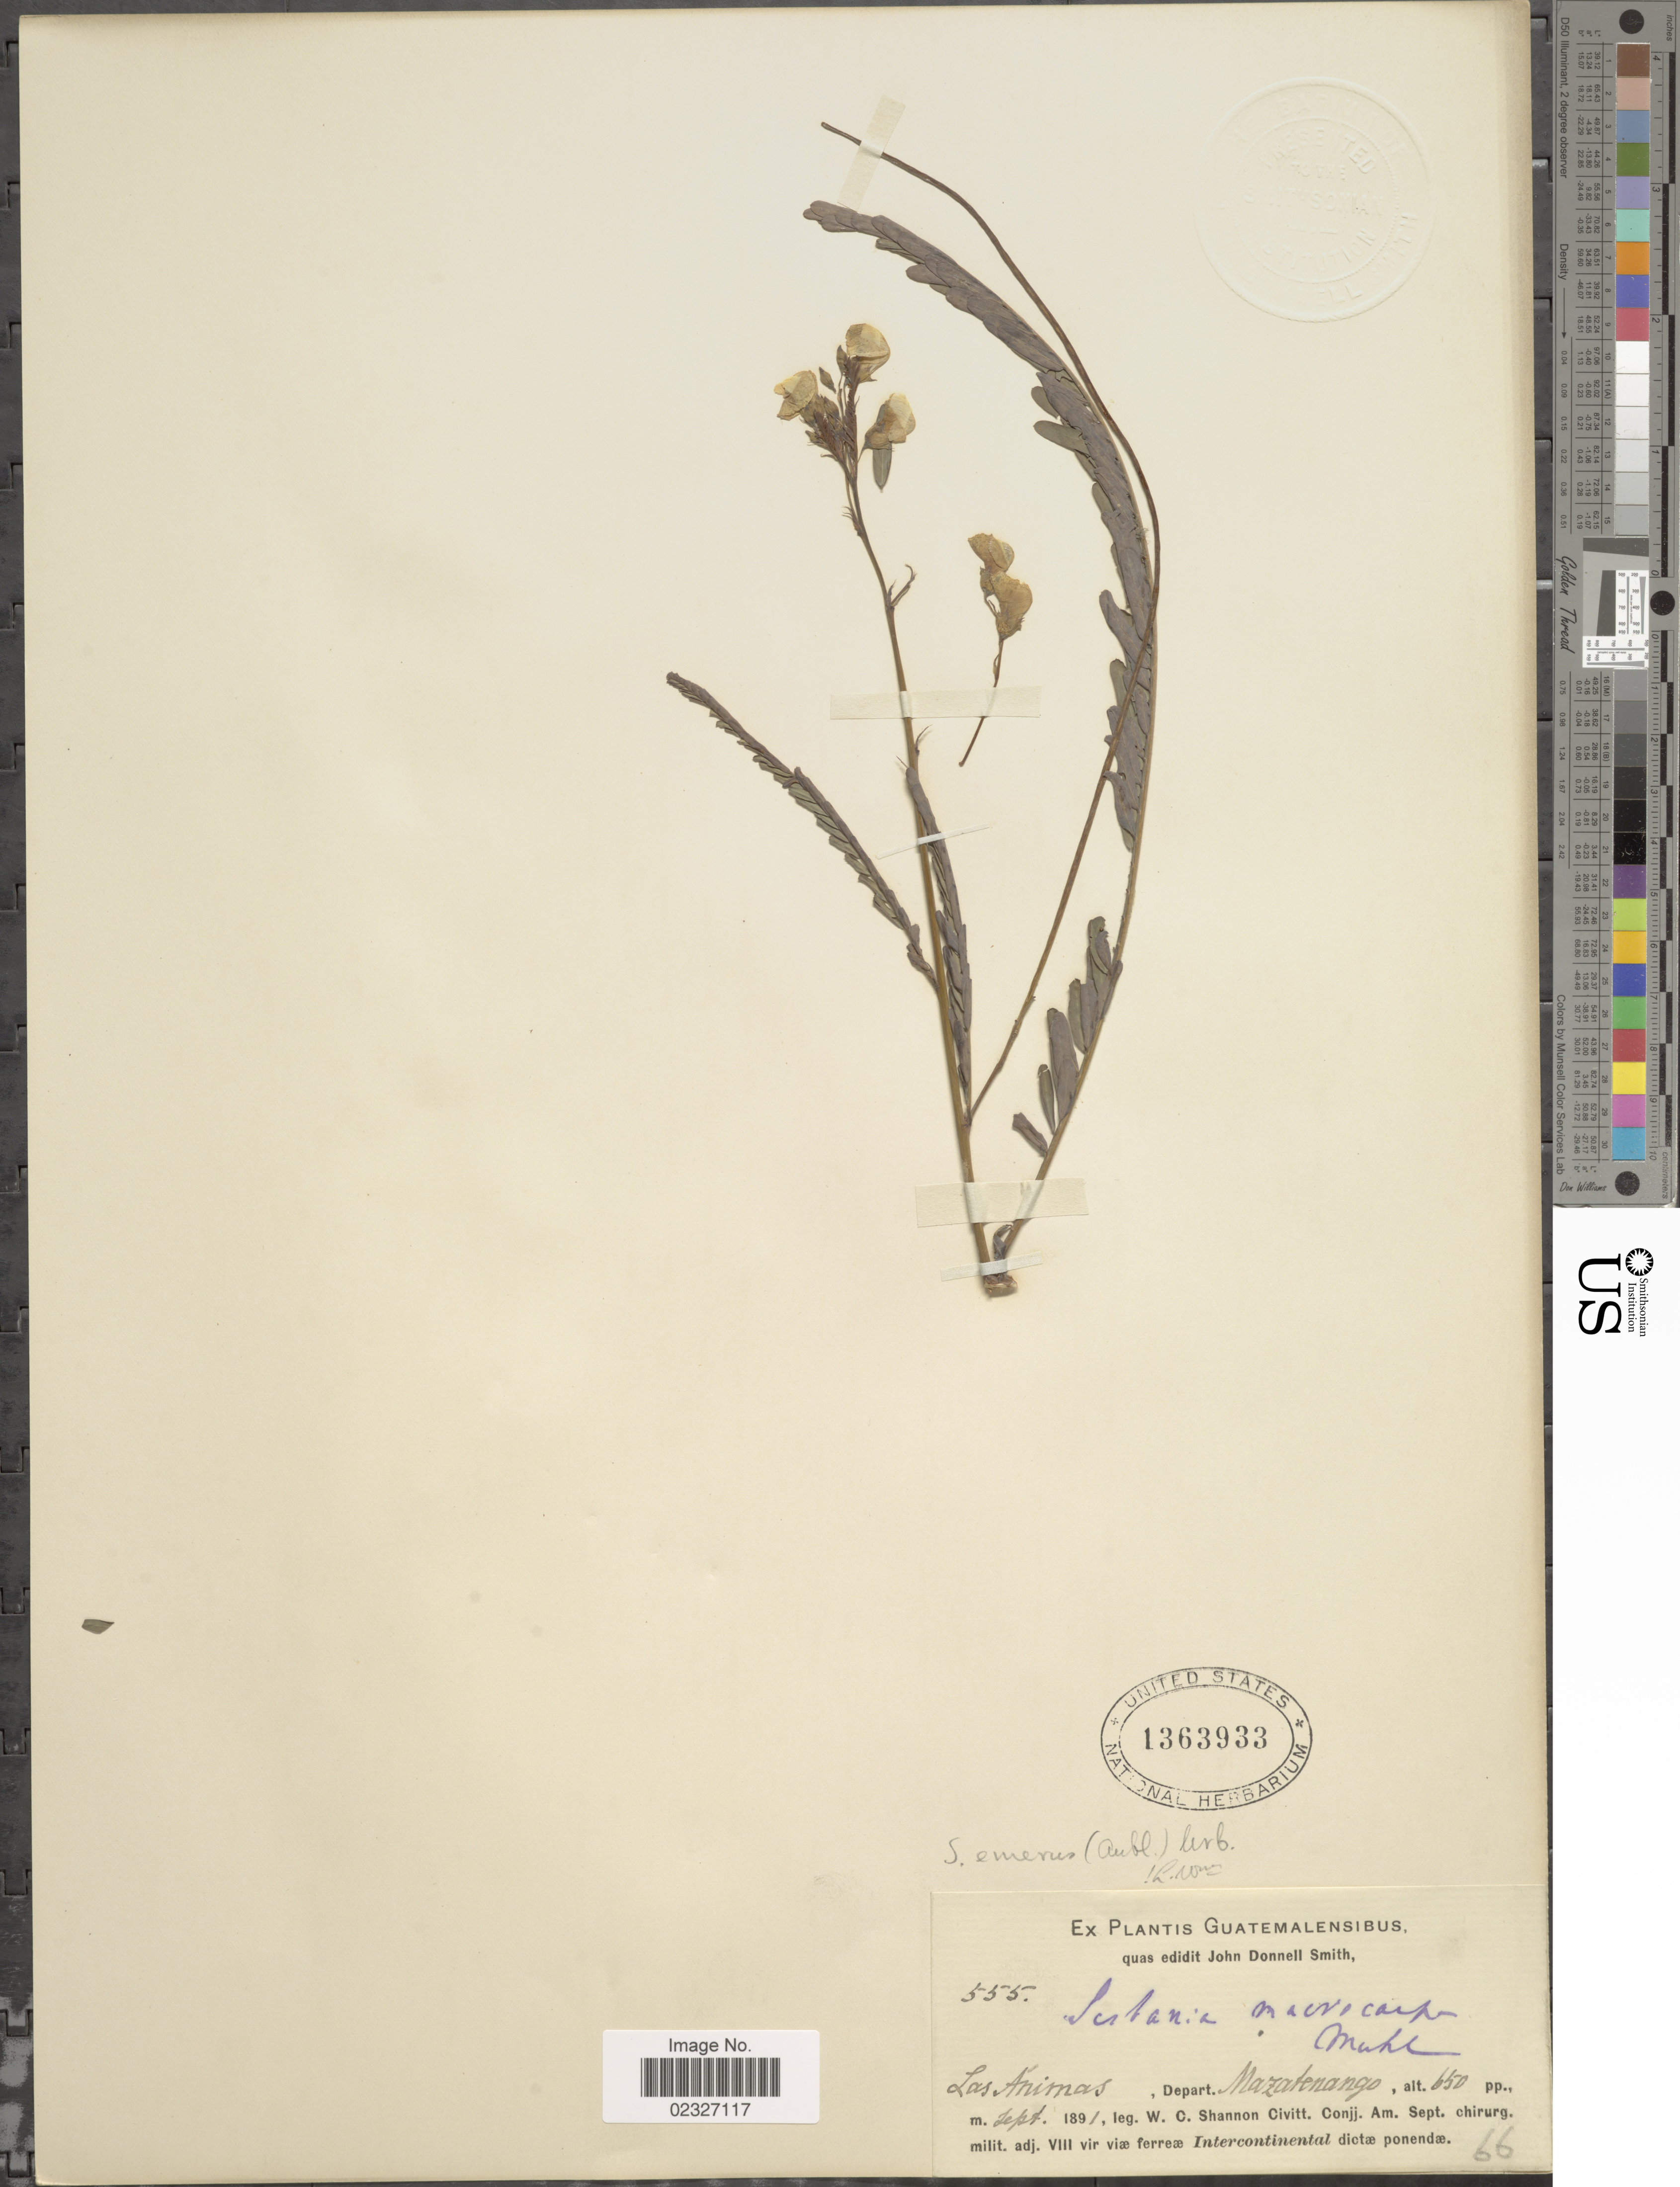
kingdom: Plantae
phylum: Tracheophyta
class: Magnoliopsida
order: Fabales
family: Fabaceae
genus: Sesbania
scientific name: Sesbania emerus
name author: (Aubl.) Urb.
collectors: W. C. Shannon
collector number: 555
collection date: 1891-09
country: Guatemala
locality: Las Animas, Depart Mazatenango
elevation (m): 198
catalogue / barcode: US 1363933